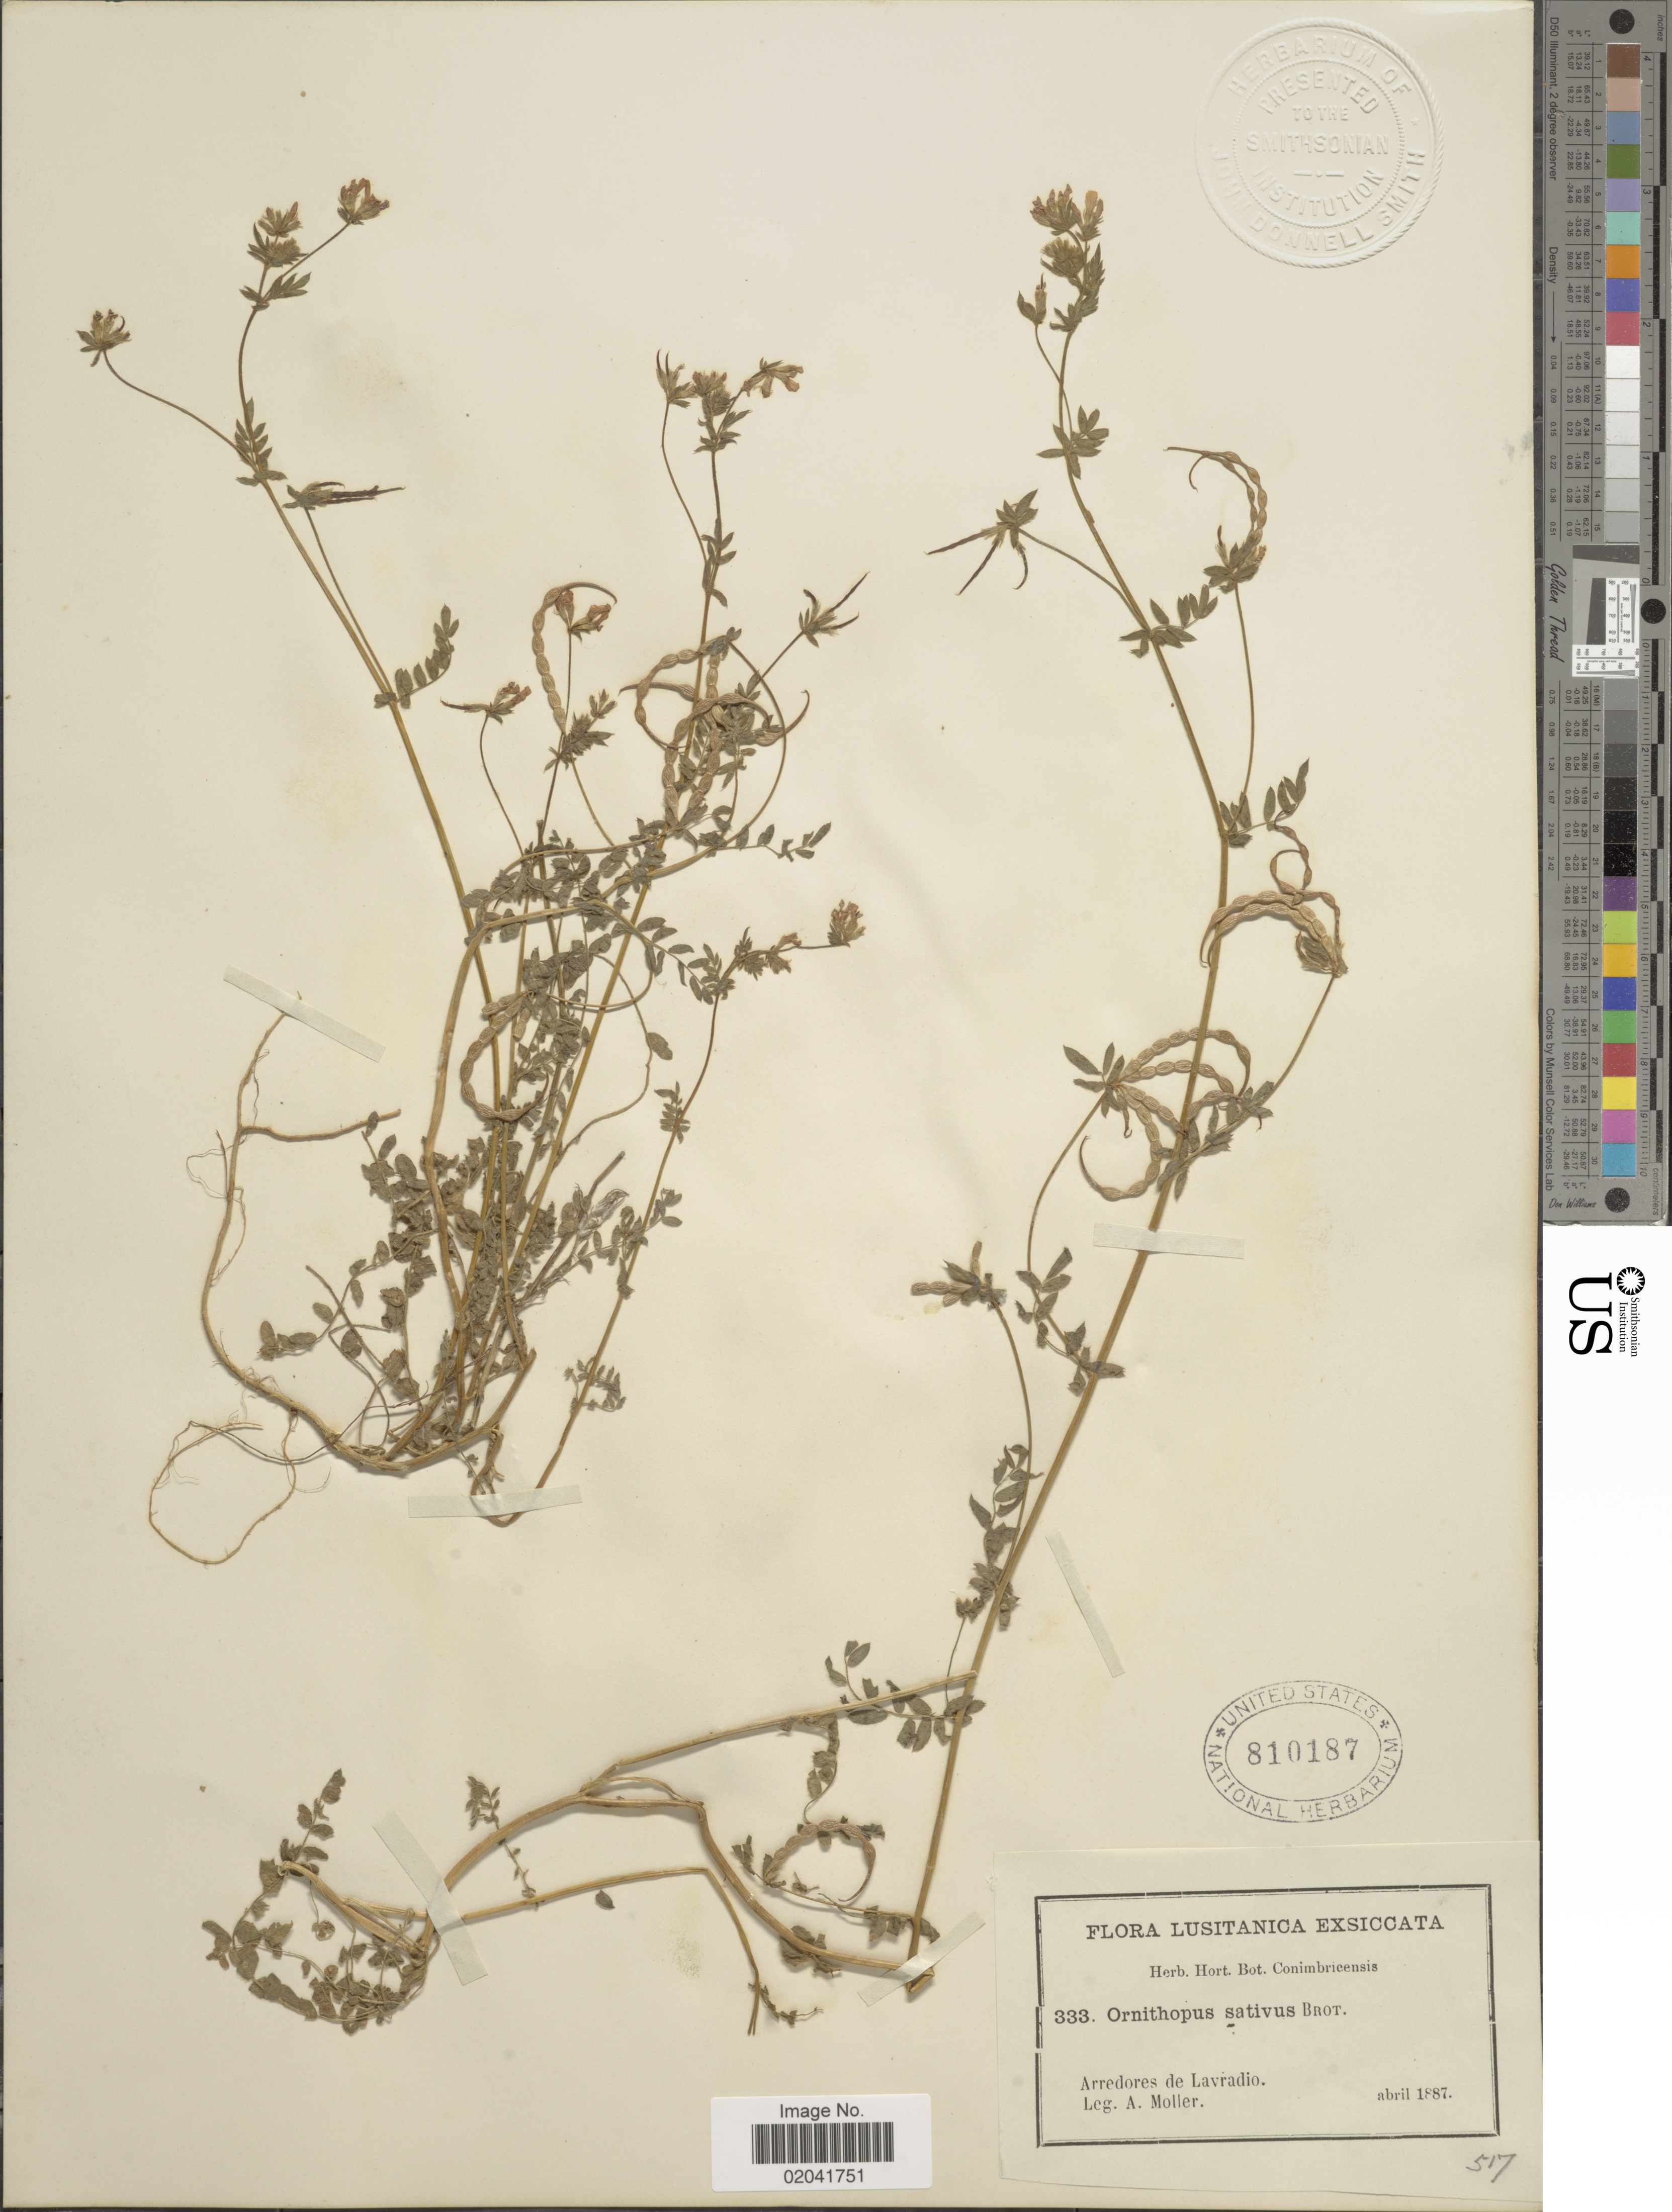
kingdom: Plantae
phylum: Tracheophyta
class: Magnoliopsida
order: Fabales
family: Fabaceae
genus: Ornithopus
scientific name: Ornithopus sativus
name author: Brot.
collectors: A. Moller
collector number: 333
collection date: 1887-04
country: Portugal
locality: Lusitanica, Arredores de Lavradio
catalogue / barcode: US 810187